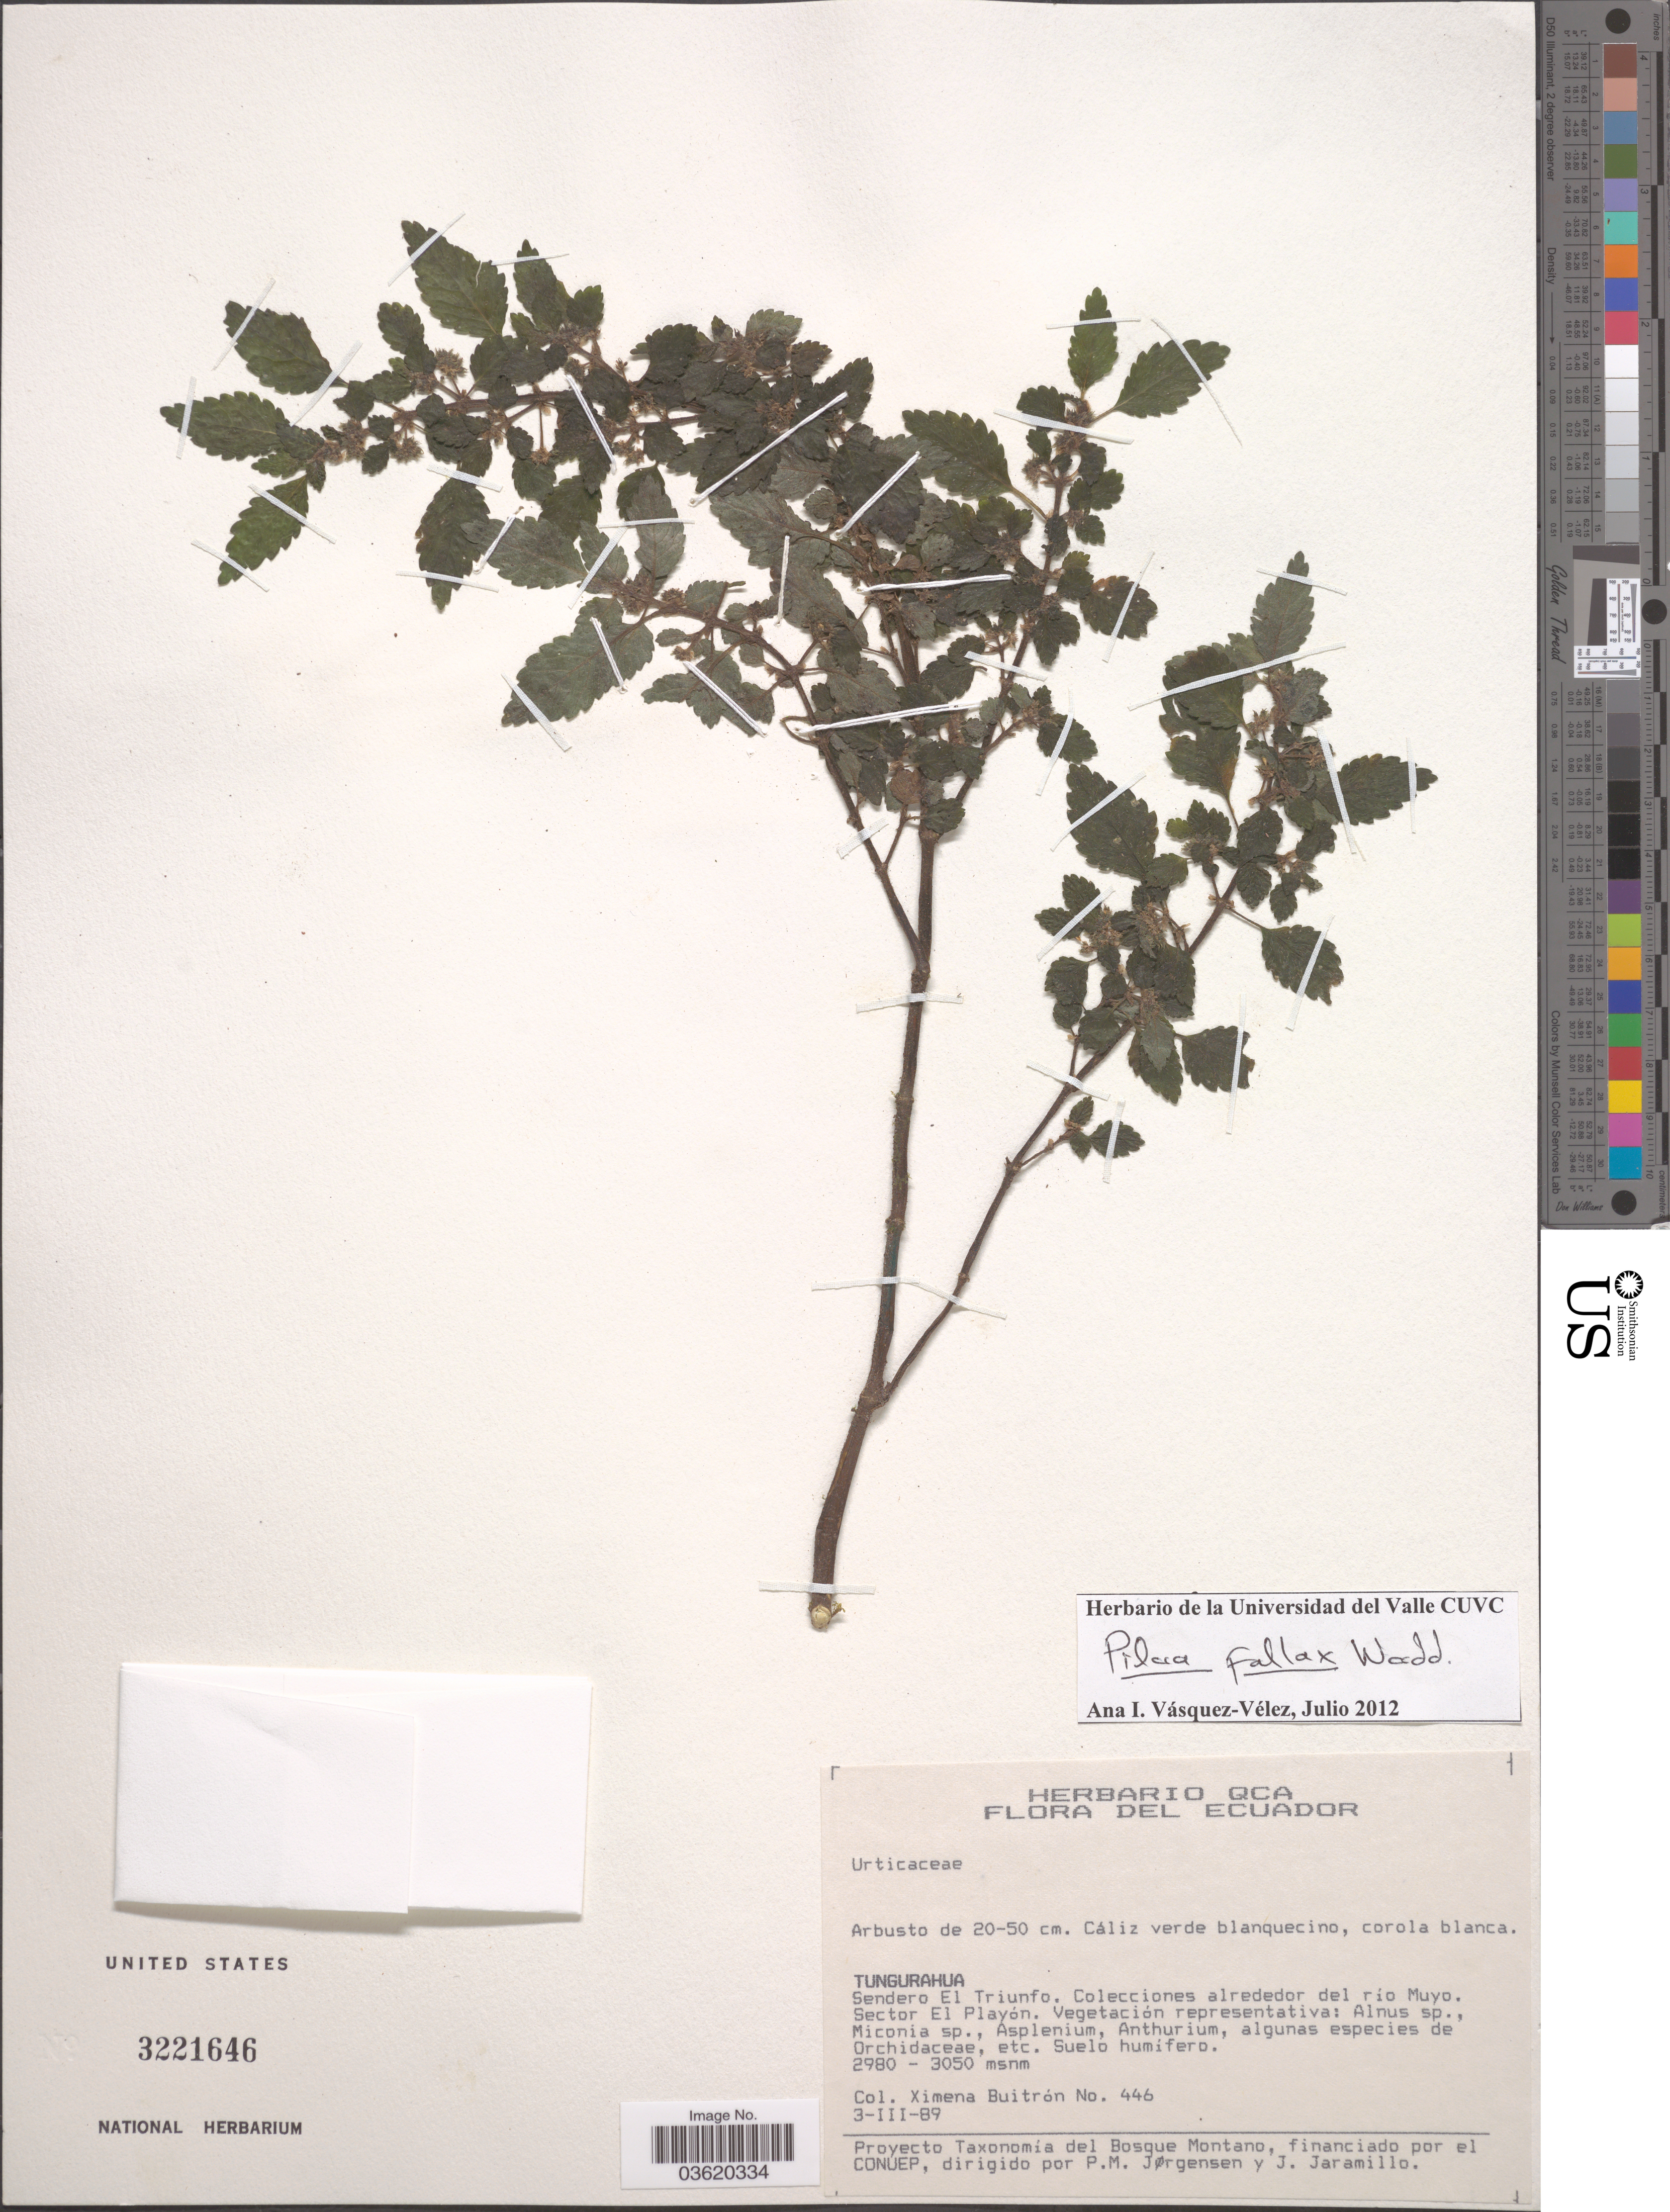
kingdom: Plantae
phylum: Tracheophyta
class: Magnoliopsida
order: Rosales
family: Urticaceae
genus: Pilea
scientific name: Pilea fallax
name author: Wedd.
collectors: X. Buitrón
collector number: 446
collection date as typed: Transcribed d/m/y: 3/3/89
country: Ecuador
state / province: Tungurahua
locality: Sendero El Triunfo, Colecciones alrededor del río Muyo. Sector El Playón.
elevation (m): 2980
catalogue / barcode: US 3221646